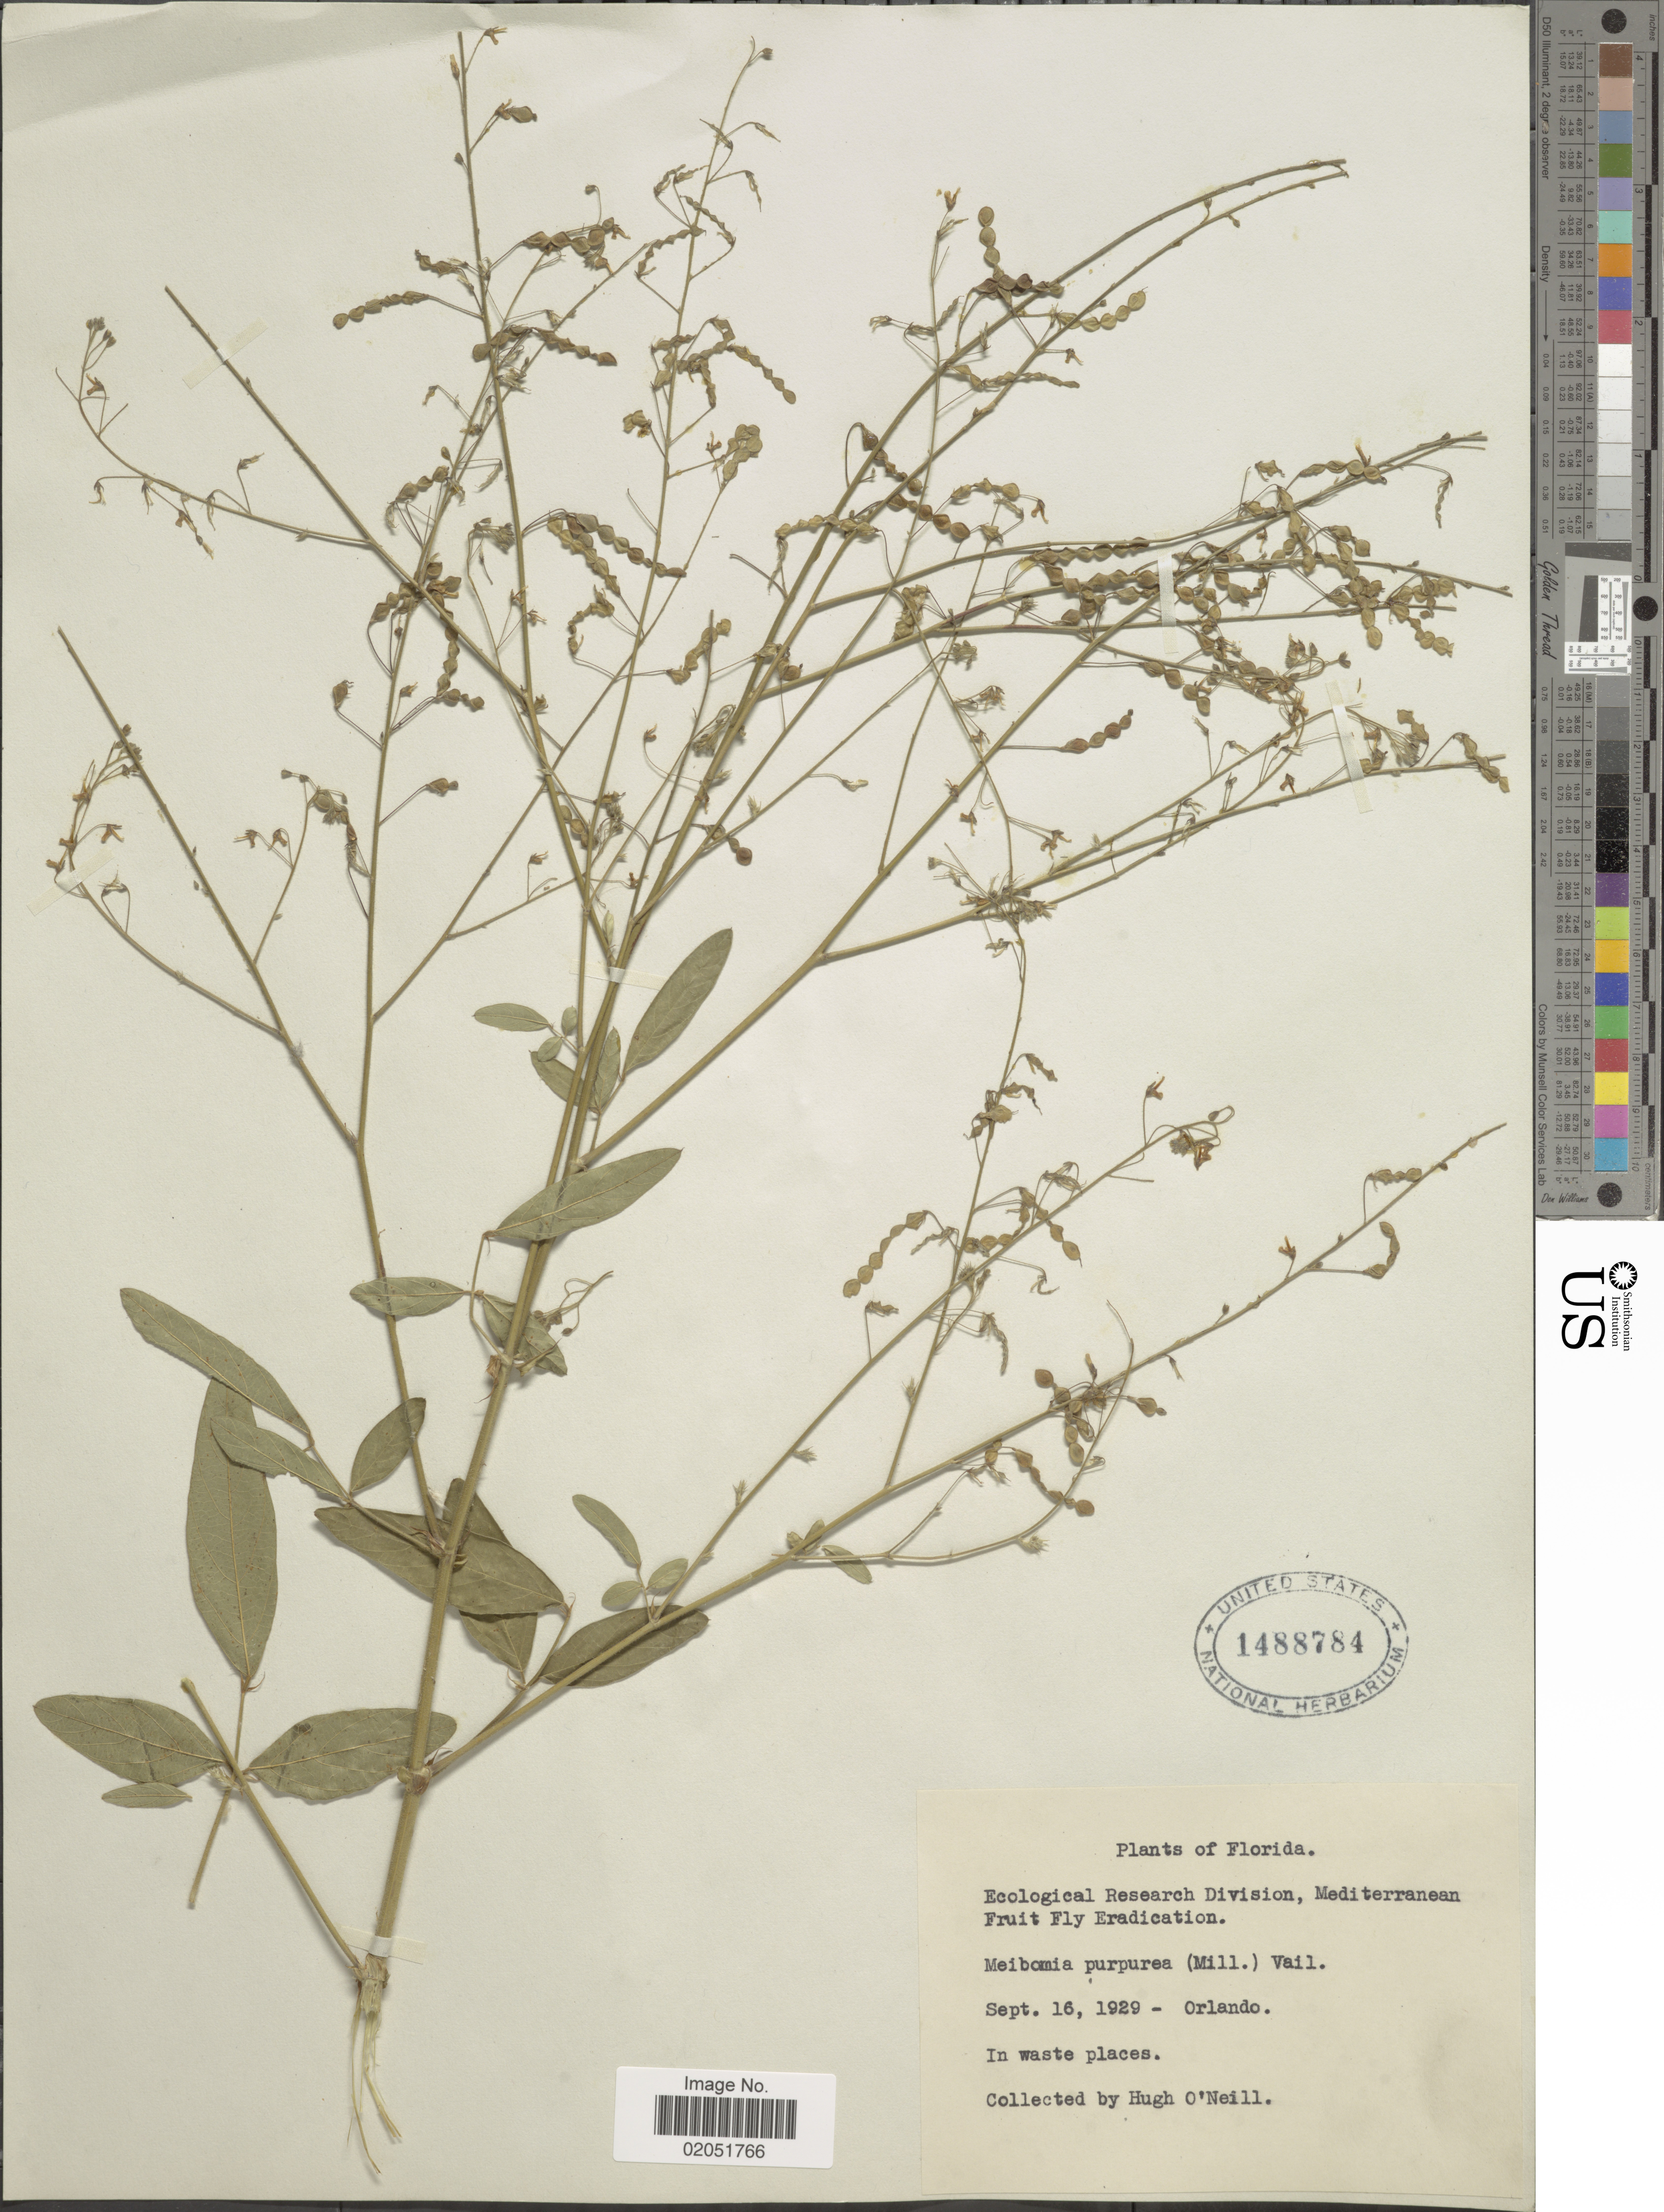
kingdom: Plantae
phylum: Tracheophyta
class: Magnoliopsida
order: Fabales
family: Fabaceae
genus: Desmodium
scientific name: Desmodium tortuosum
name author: (Sw.) DC.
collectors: H. O'Neill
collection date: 1929-09-16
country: United States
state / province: Florida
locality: Orlando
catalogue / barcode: US 1488784